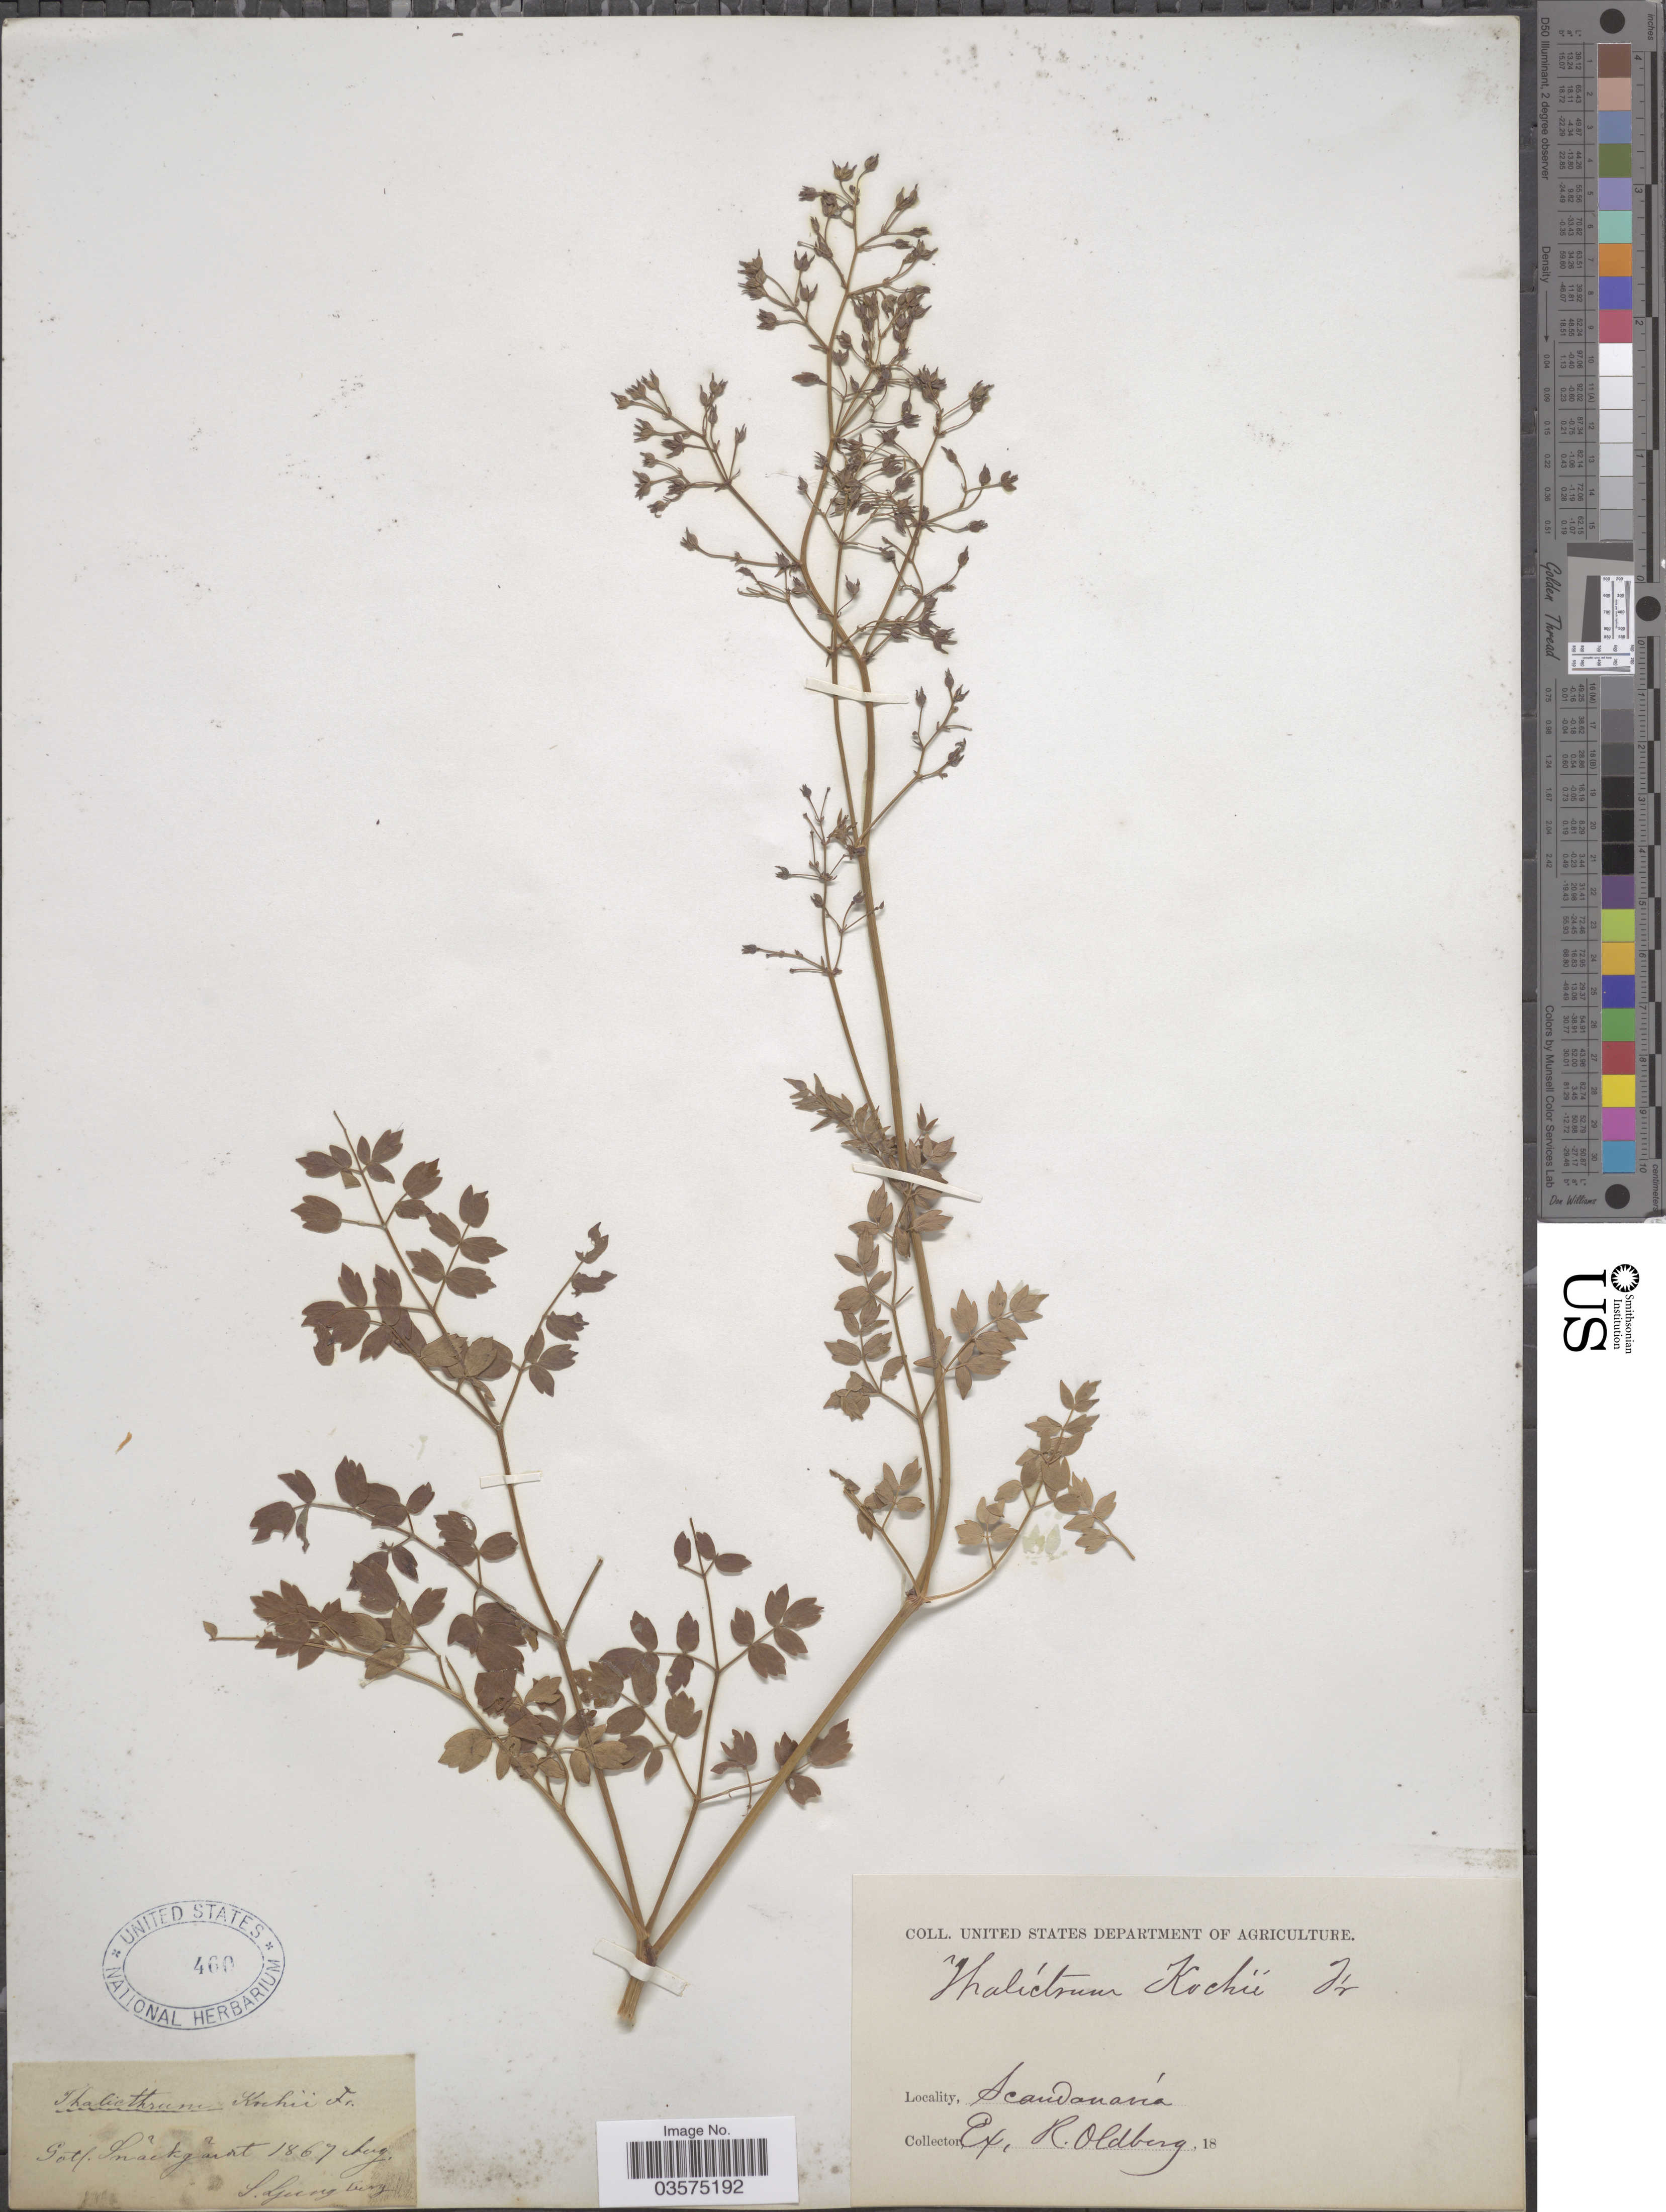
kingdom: Plantae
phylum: Tracheophyta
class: Magnoliopsida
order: Ranunculales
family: Ranunculaceae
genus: Thalictrum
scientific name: Thalictrum kochii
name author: Fr. a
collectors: S. Ljungberg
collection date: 1867-08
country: Sweden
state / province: Gotland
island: Gotland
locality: Gotf. Snackgardt. Scandanavia.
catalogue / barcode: US 460